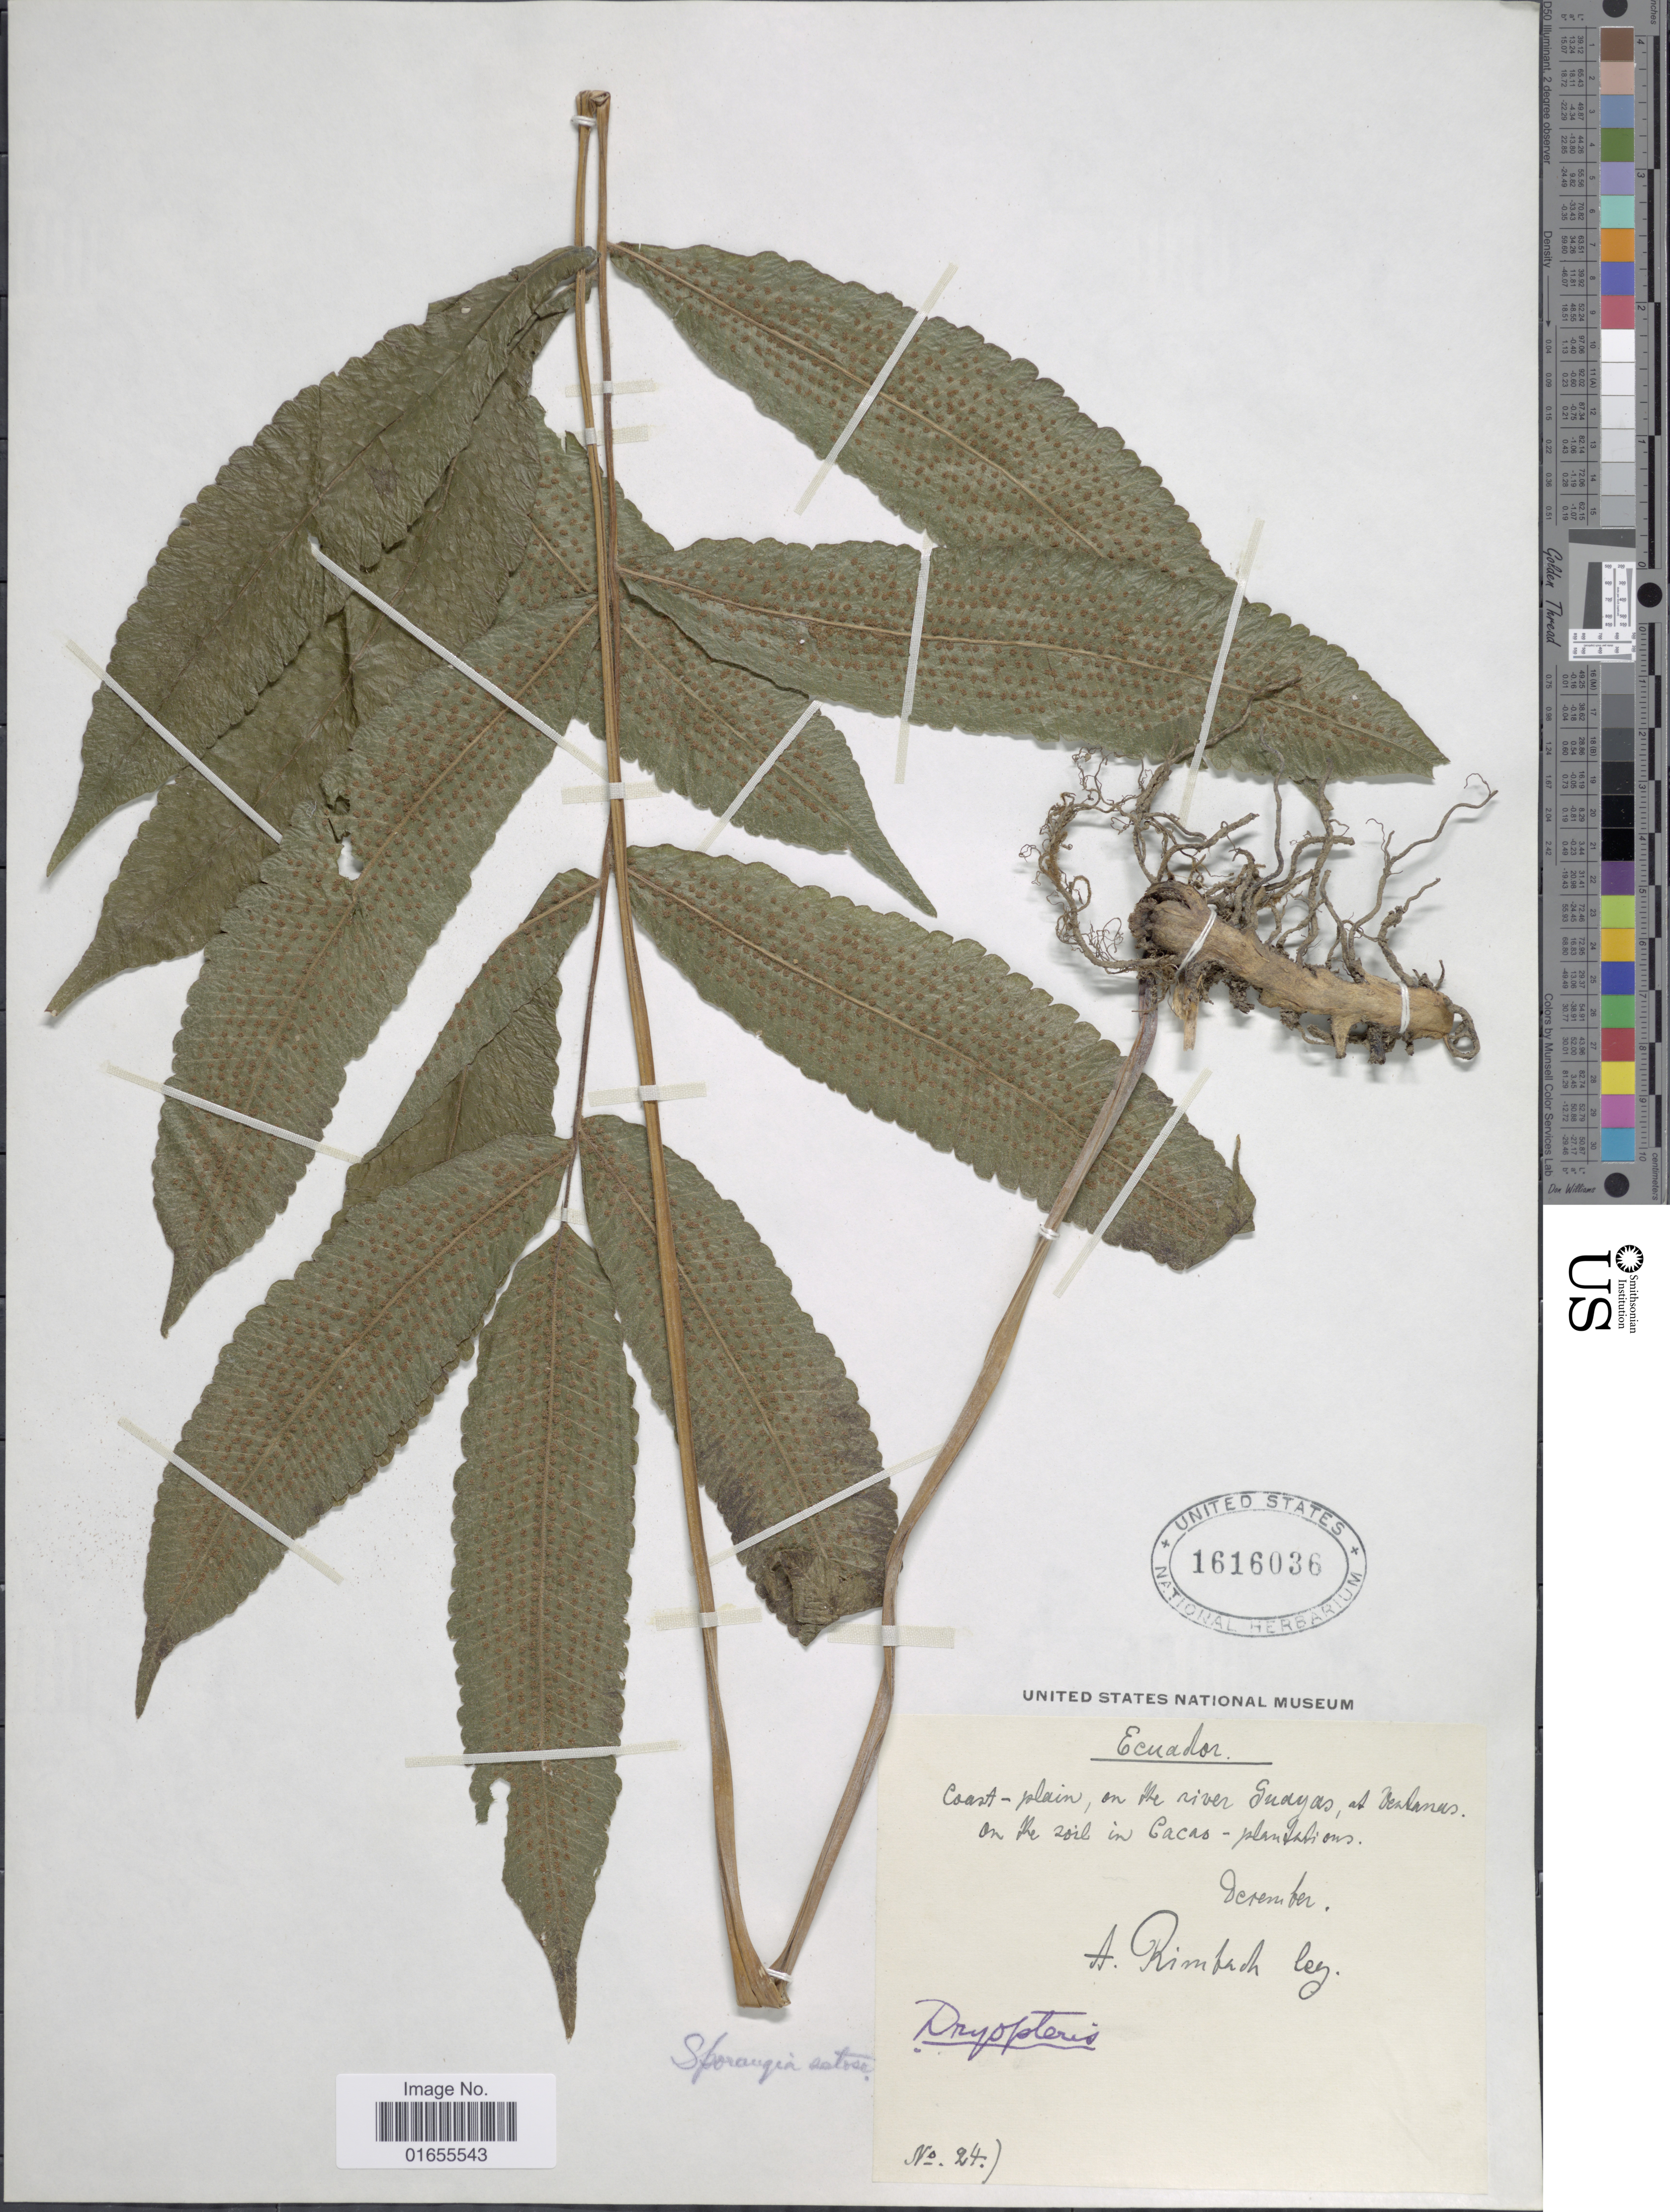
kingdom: Plantae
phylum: Tracheophyta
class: Polypodiopsida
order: Polypodiales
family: Thelypteridaceae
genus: Goniopteris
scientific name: Goniopteris poiteana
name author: (Bory) Ching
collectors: A. Rimbach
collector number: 24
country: Ecuador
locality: Coast - plain, on the river Guayas, at Ventanas on the soil in Cacao - plantation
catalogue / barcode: US 1616036